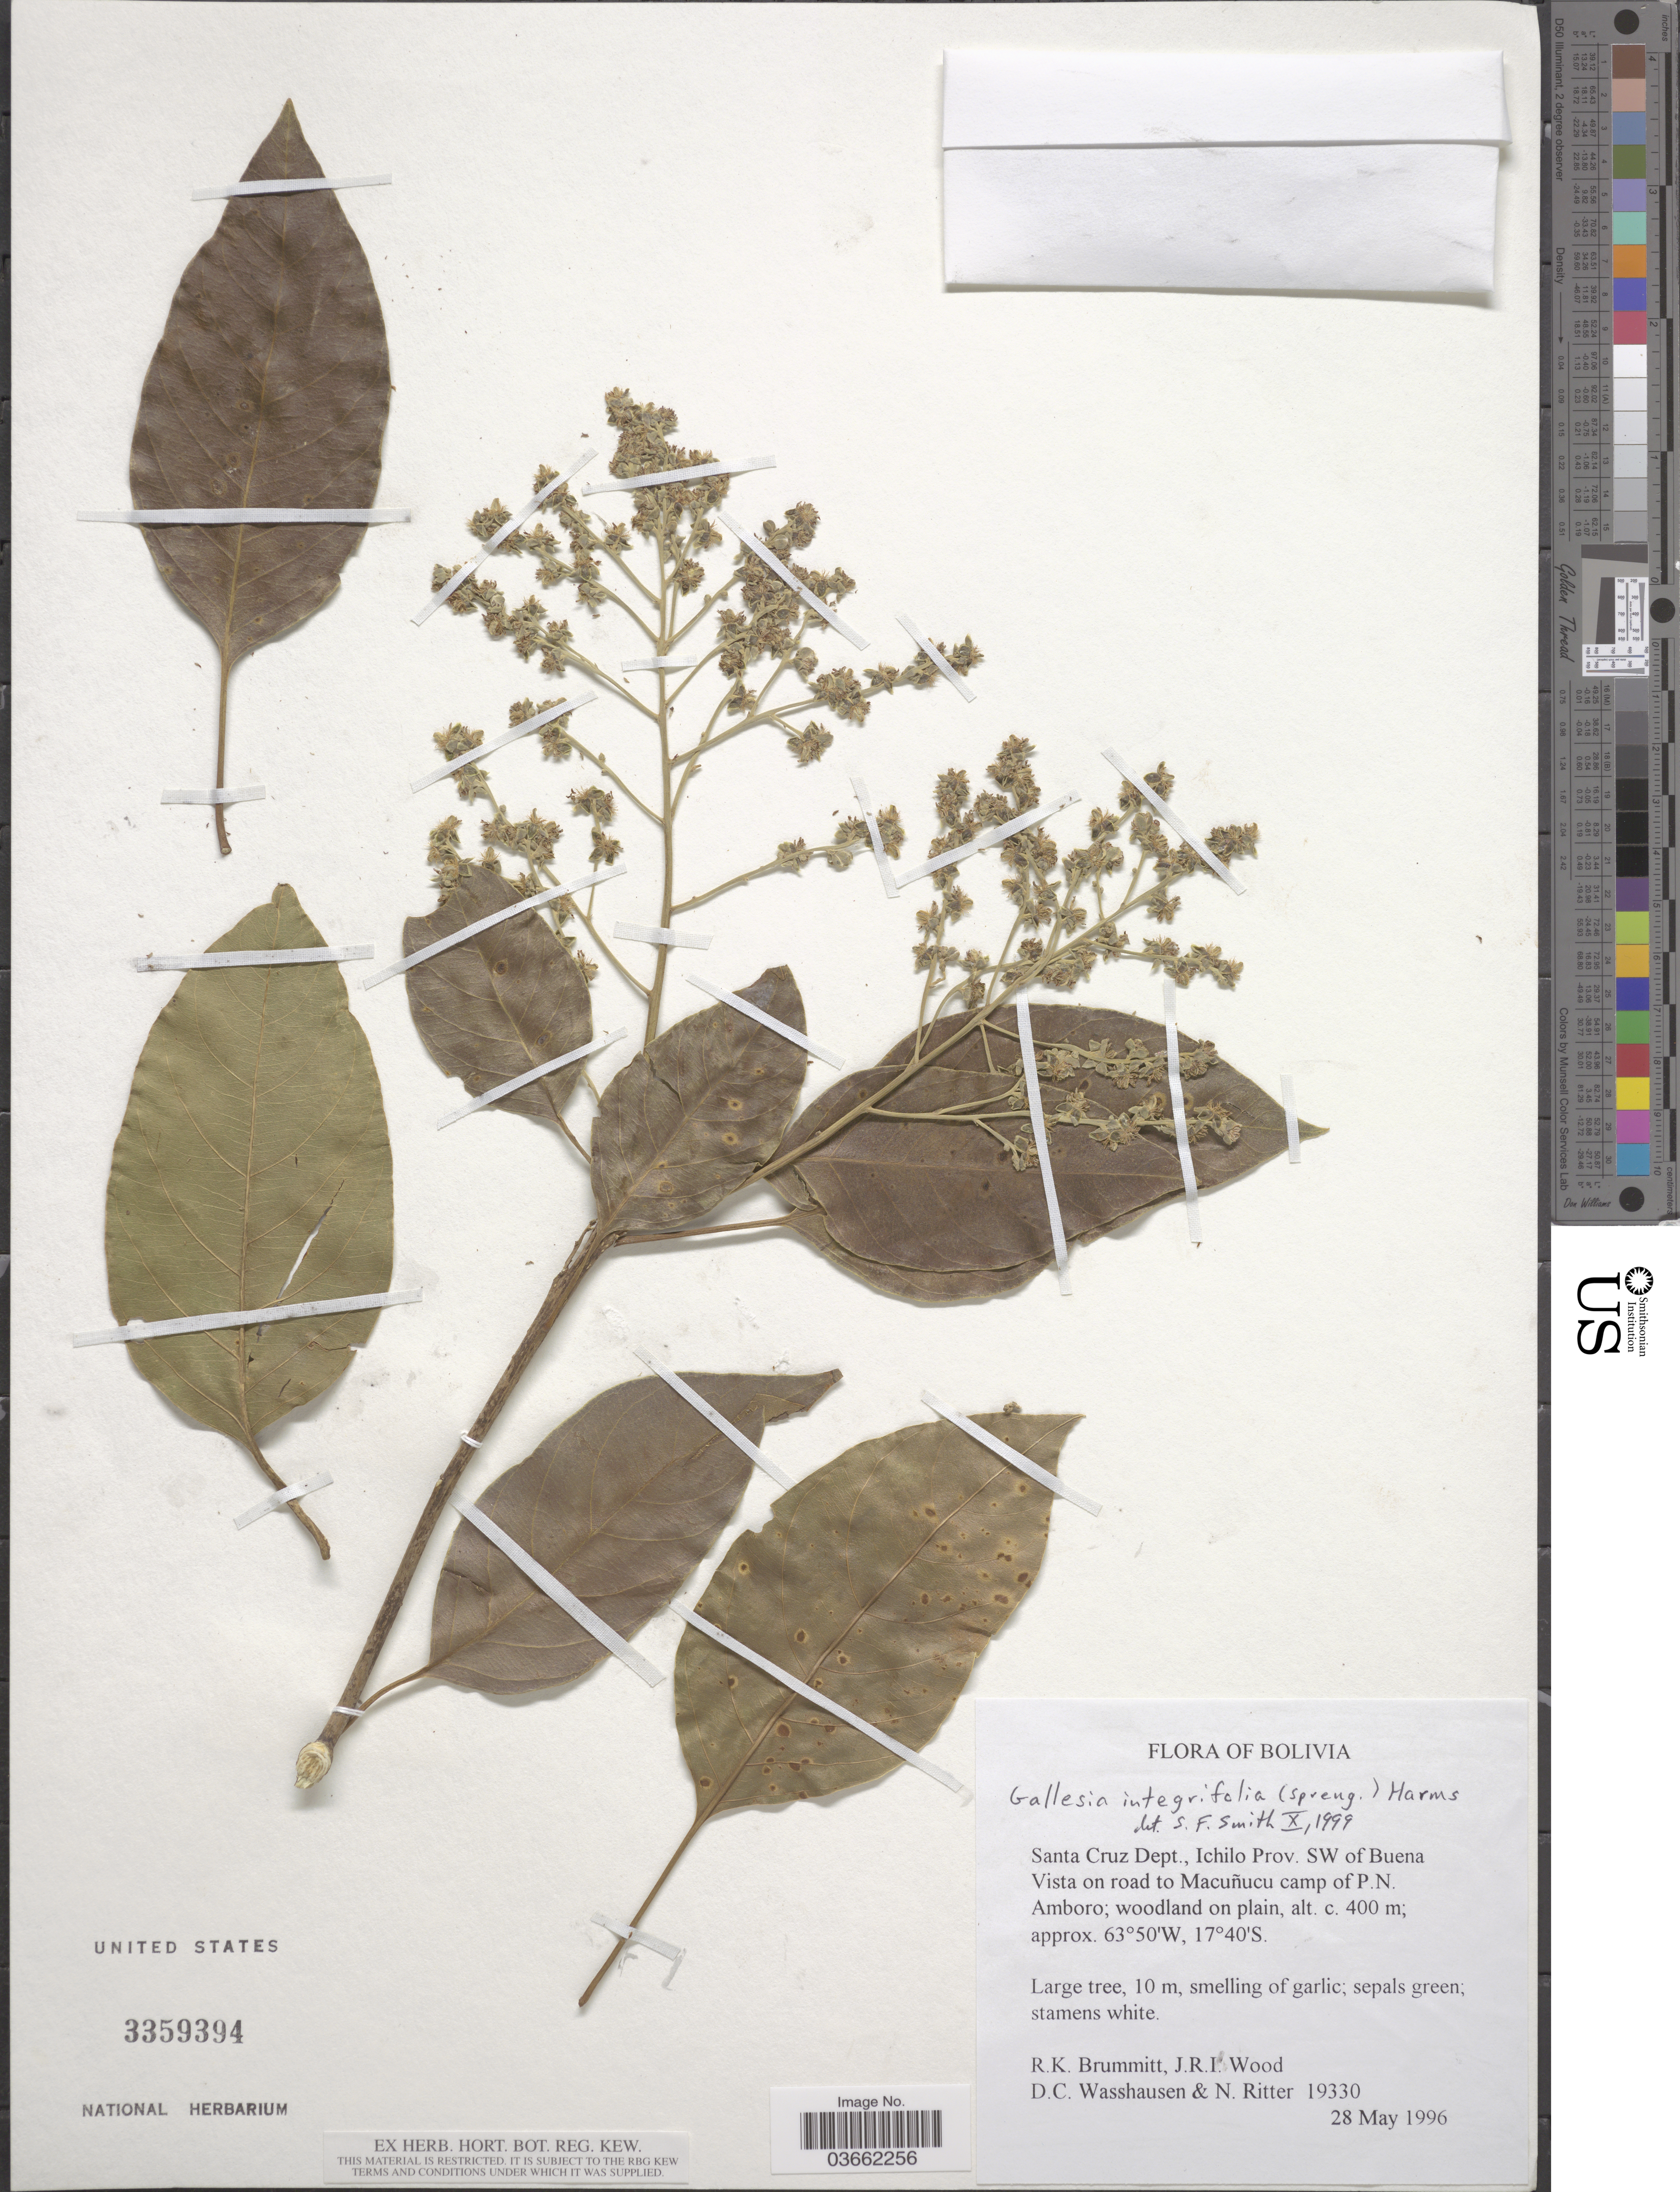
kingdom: Plantae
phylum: Tracheophyta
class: Magnoliopsida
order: Caryophyllales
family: Phytolaccaceae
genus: Gallesia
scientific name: Gallesia integrifolia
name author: (Spreng.) Harms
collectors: R. K. Brummitt, J. R. I. Wood, D. C. Wasshausen & N. Ritter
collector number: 19330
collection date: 1996-05-28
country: Bolivia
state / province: Santa Cruz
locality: Santa Cruz Dept., Ichilo Prov. SW of Buena Vista on road to Macuñucu camp of P.N. Amboro.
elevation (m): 400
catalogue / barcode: US 3359394